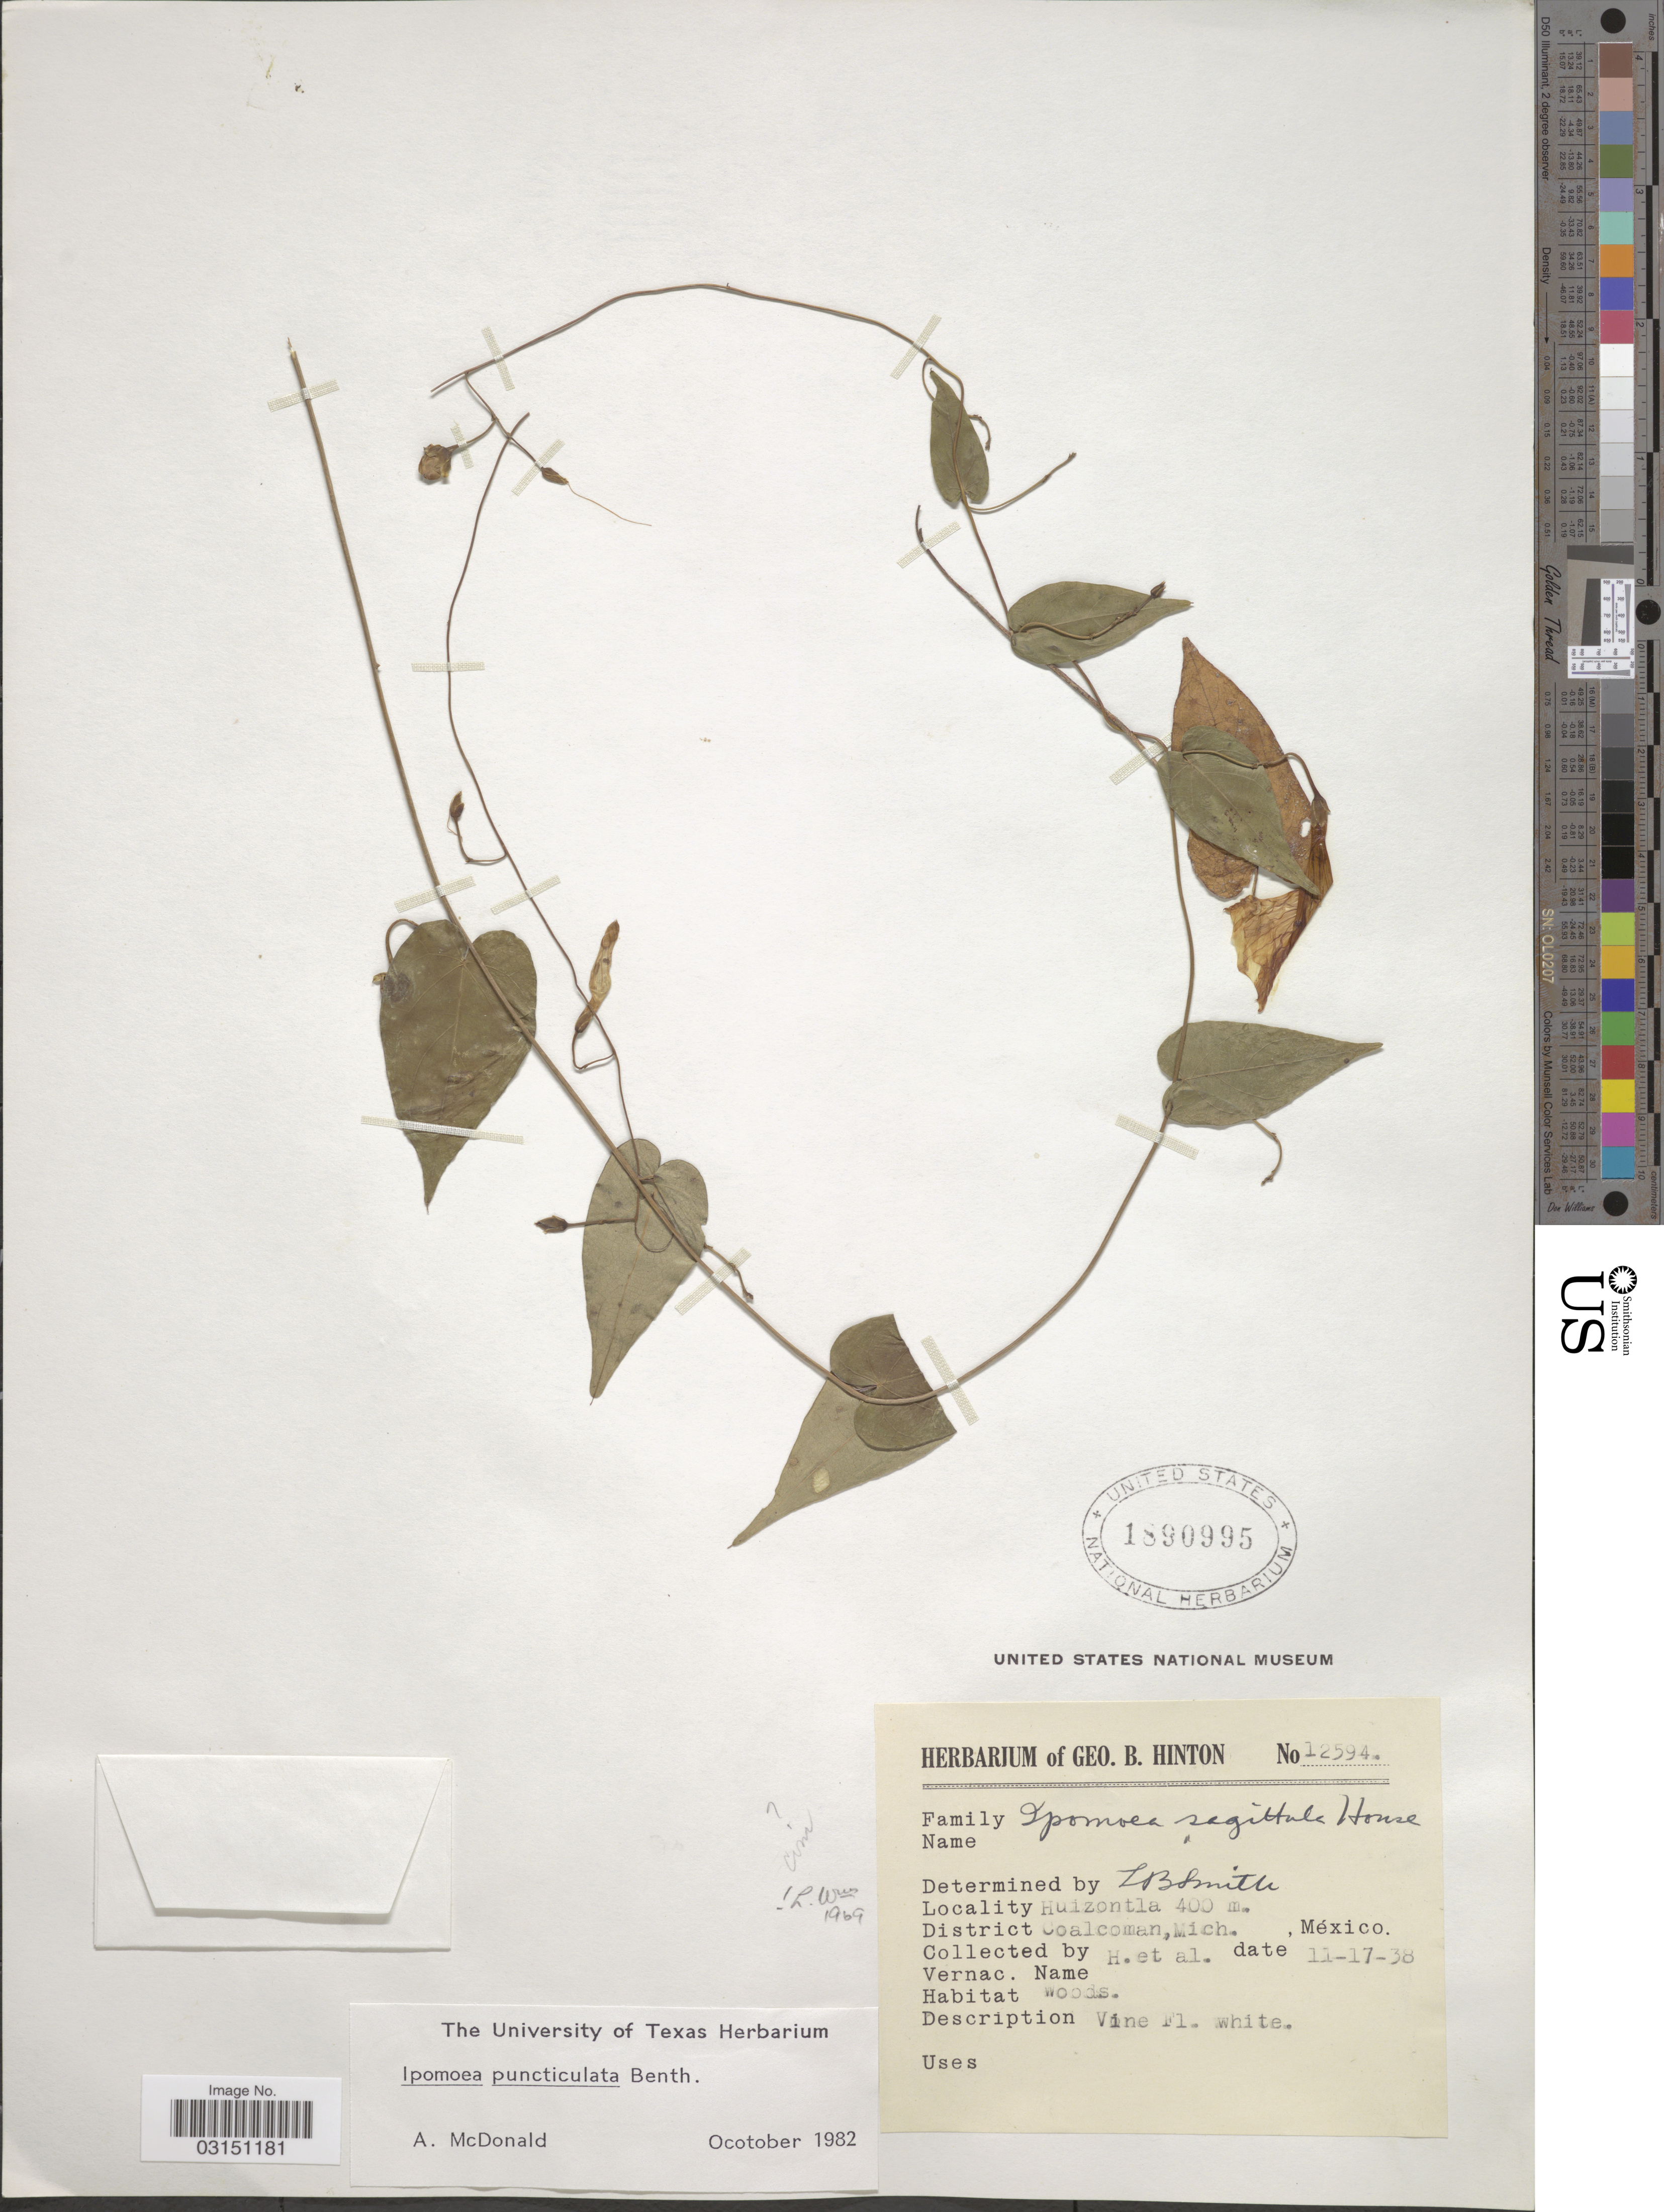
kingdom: Plantae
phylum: Tracheophyta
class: Magnoliopsida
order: Solanales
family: Convolvulaceae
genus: Ipomoea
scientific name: Ipomoea puncticulata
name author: Benth.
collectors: G. B. Hinton & et al.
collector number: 12594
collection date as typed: Transcribed d/m/y: 17/11/38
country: Mexico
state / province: Michoacán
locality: Huizontla, District Coalcoman, Mich.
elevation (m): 400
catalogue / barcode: US 1890995